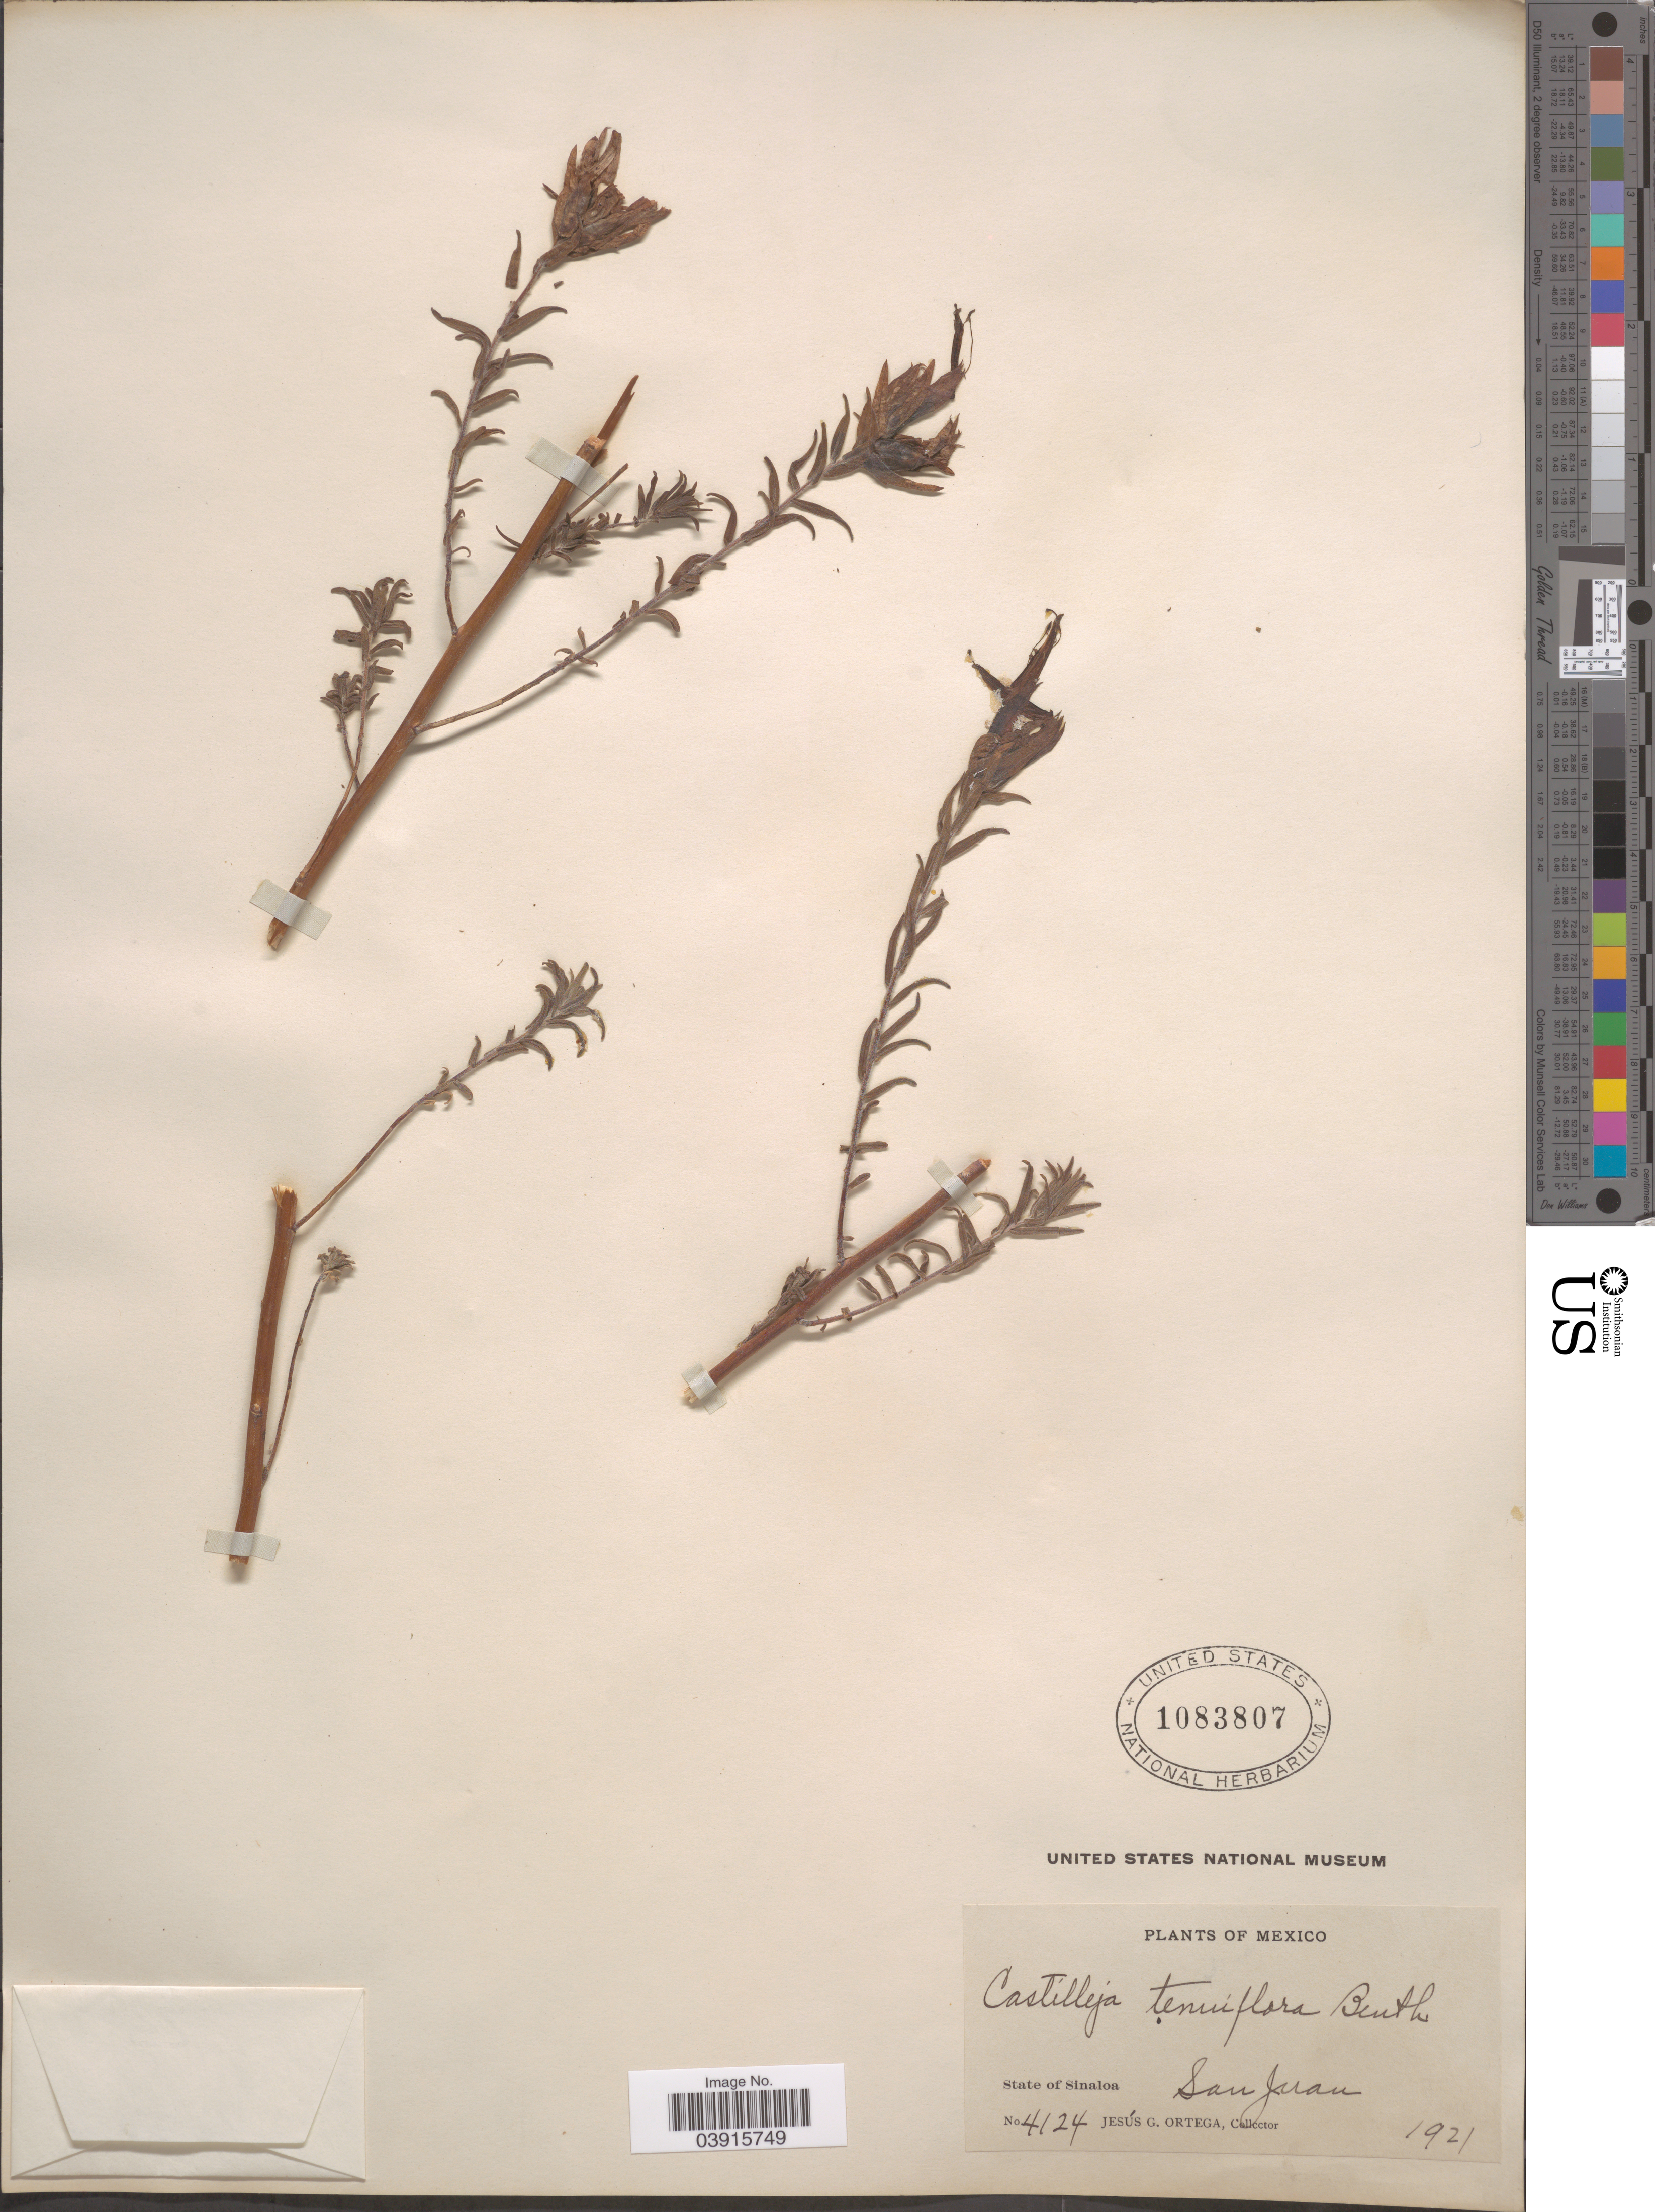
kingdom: Plantae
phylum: Tracheophyta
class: Magnoliopsida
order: Lamiales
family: Orobanchaceae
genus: Castilleja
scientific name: Castilleja tenuiflora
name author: Benth.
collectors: J. Ortega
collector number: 4124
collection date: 1921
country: Mexico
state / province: Sinaloa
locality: San Juan.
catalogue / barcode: US 1083807